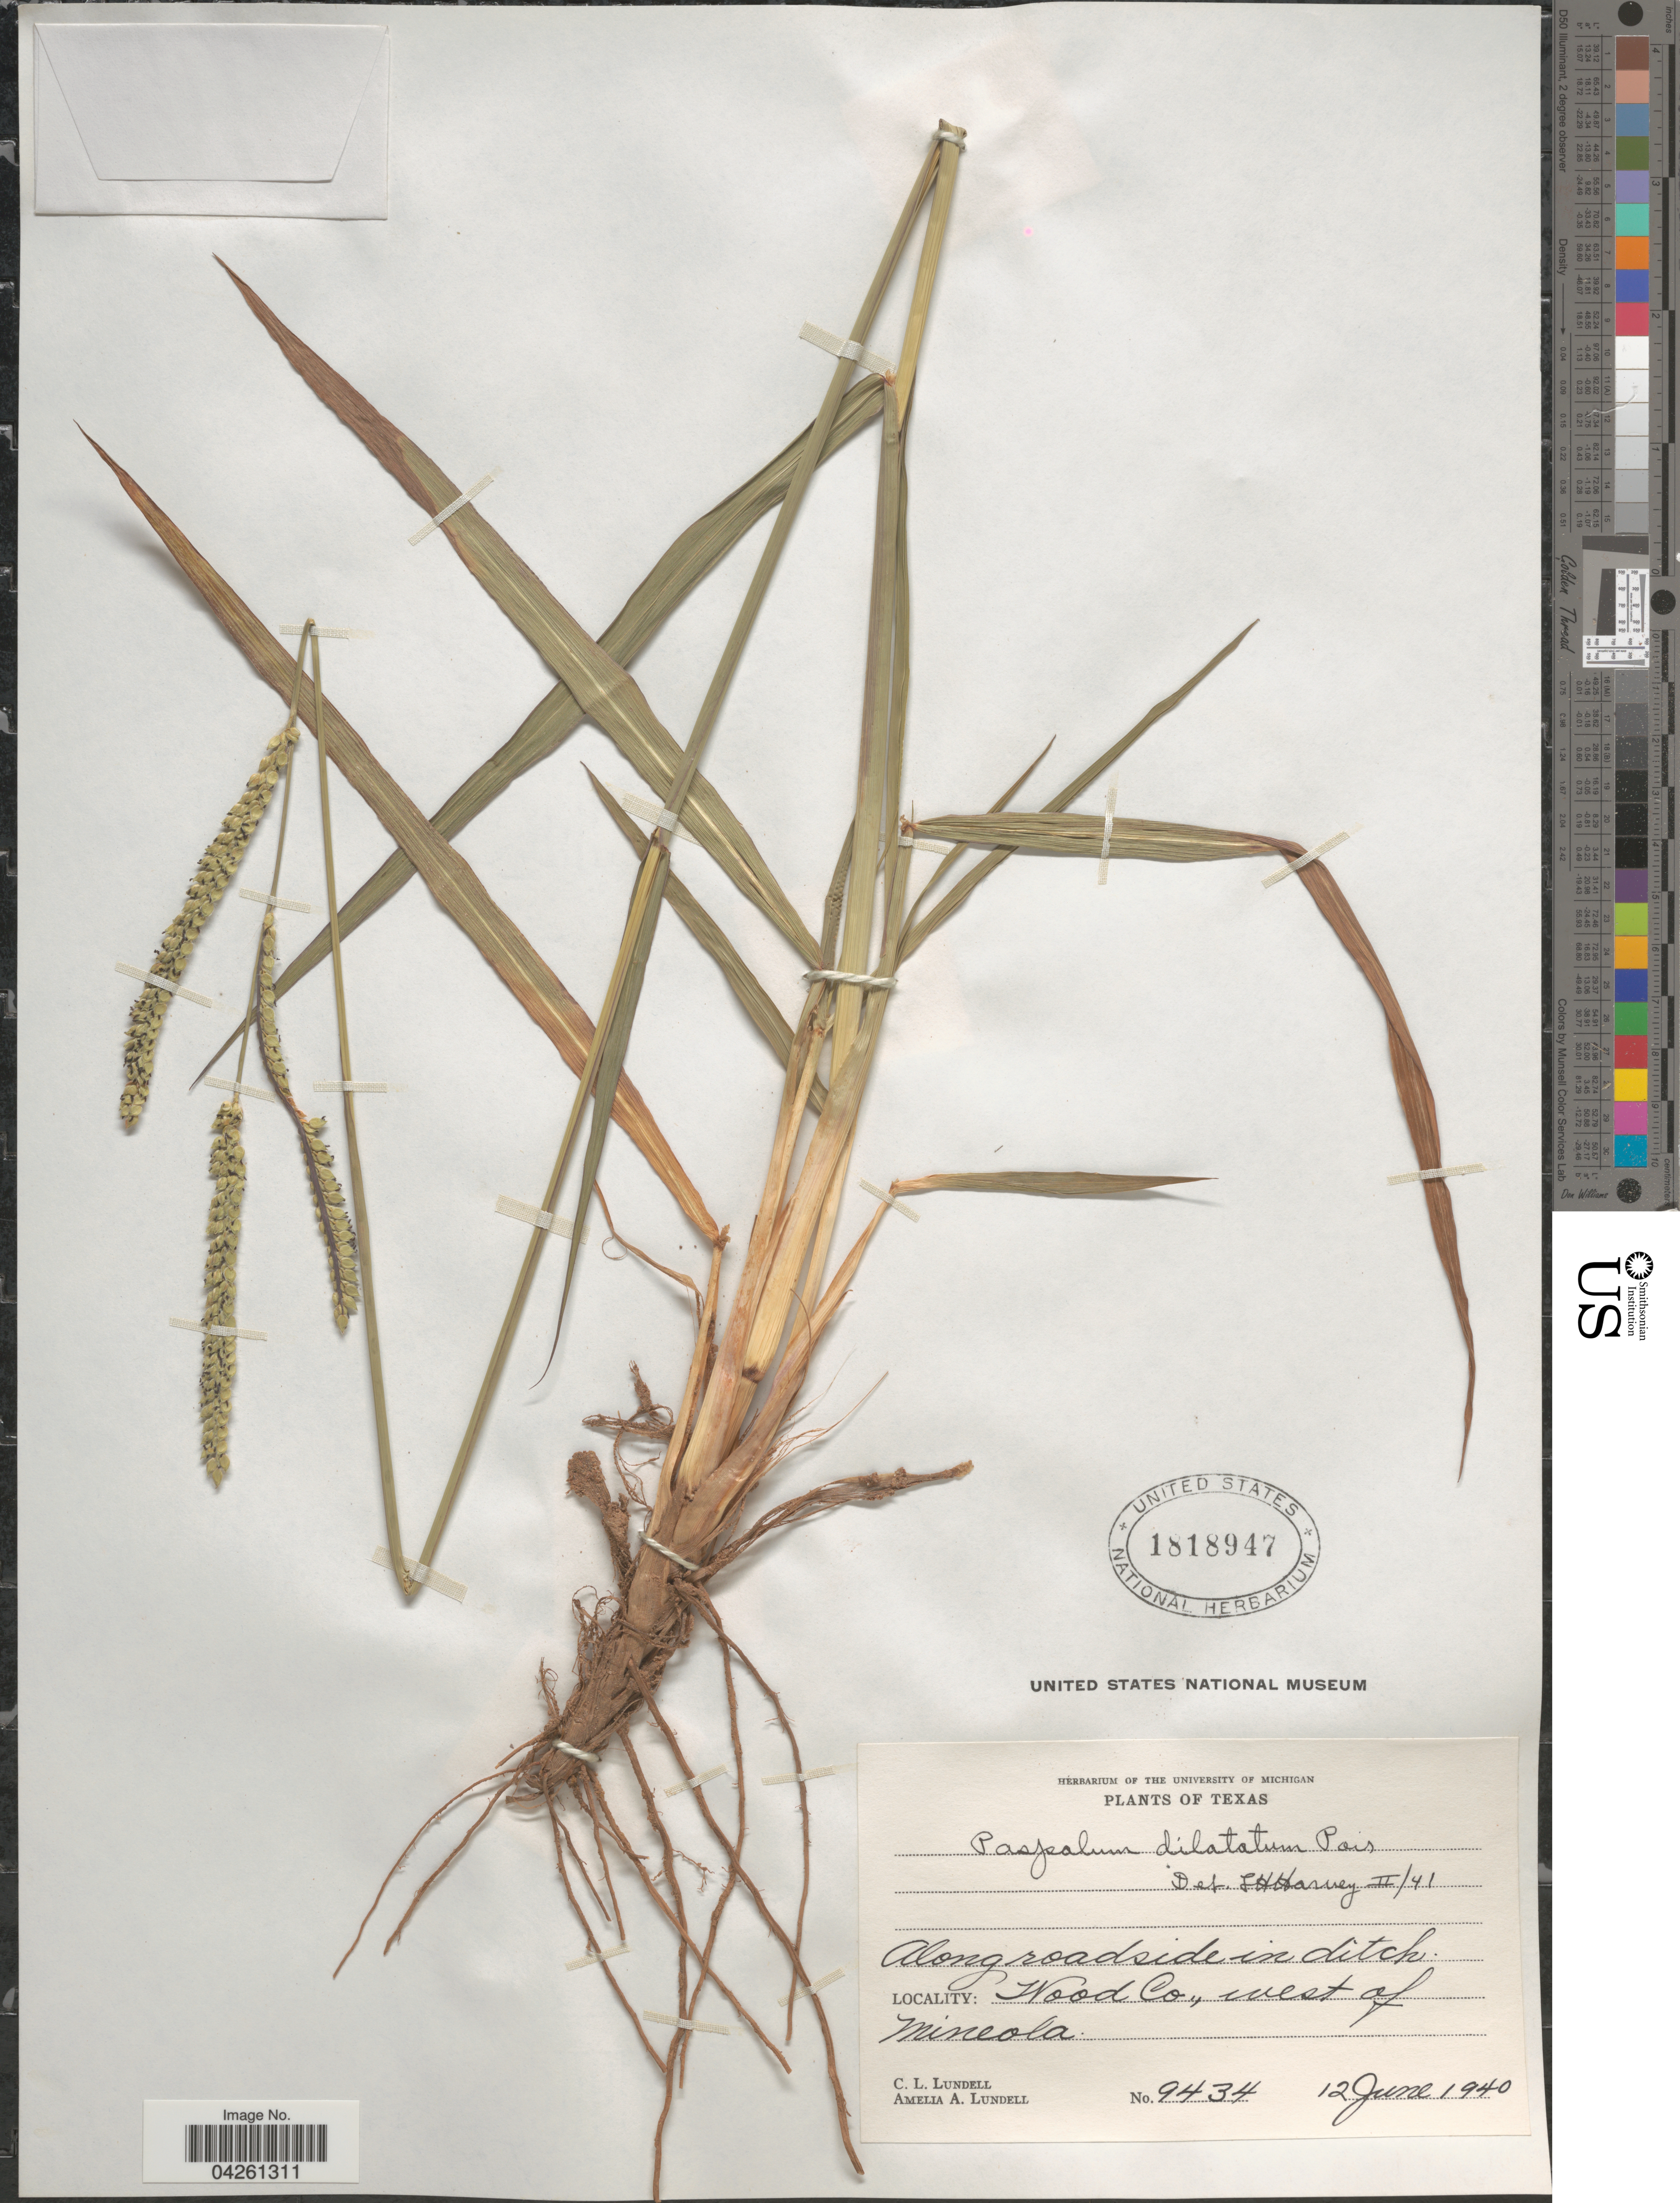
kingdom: Plantae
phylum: Tracheophyta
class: Liliopsida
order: Poales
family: Poaceae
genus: Paspalum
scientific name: Paspalum dilatatum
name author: Poir.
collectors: C. L. Lundell & A. A. Lundell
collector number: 9434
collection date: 1940-06-12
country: United States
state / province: Texas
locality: Along roadside in ditch. Wood Co., west of Mineola.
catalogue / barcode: US 1818947